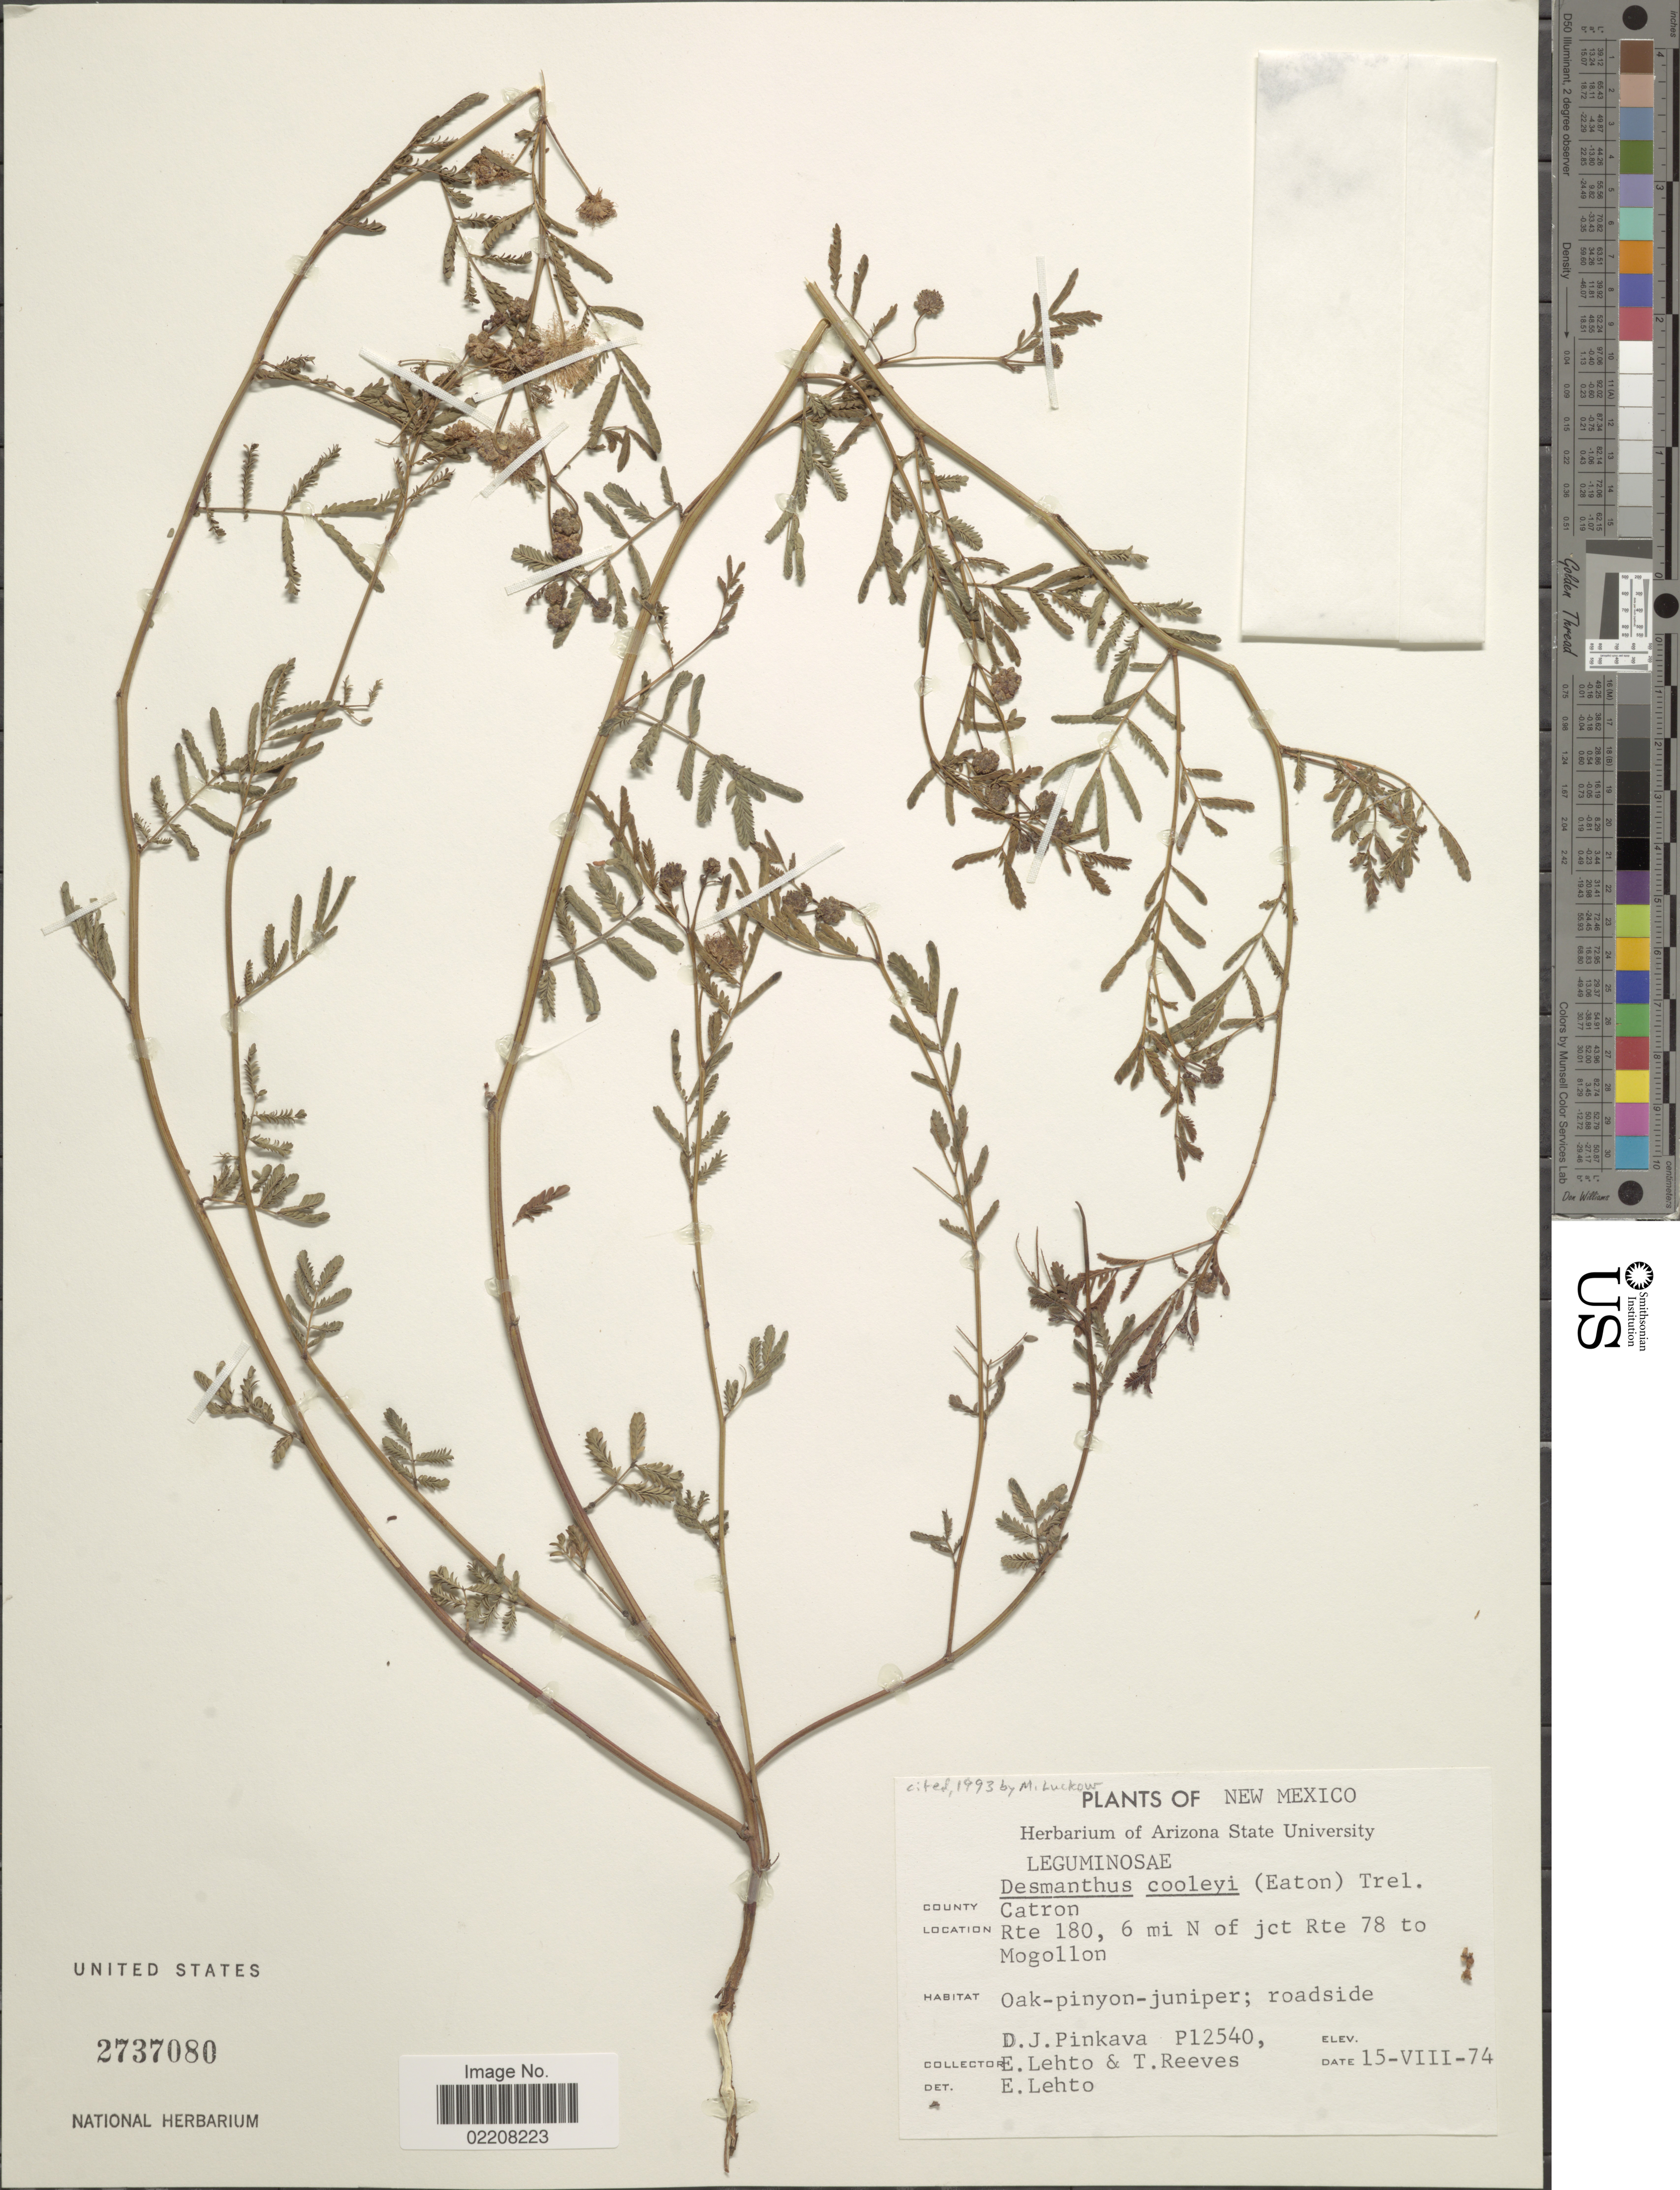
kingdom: Plantae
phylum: Tracheophyta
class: Magnoliopsida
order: Fabales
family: Fabaceae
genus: Desmanthus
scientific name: Desmanthus cooleyi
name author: (Eaton) Trel.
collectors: D. J. Pinkava, E. Lehto & T. Reeves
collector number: P12540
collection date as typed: Transcribed d/m/y: 15/8/74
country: United States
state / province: New Mexico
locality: County Catron. Rte 180, 6 mi N of jct Rte 78 to Mogollon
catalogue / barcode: US 2737080